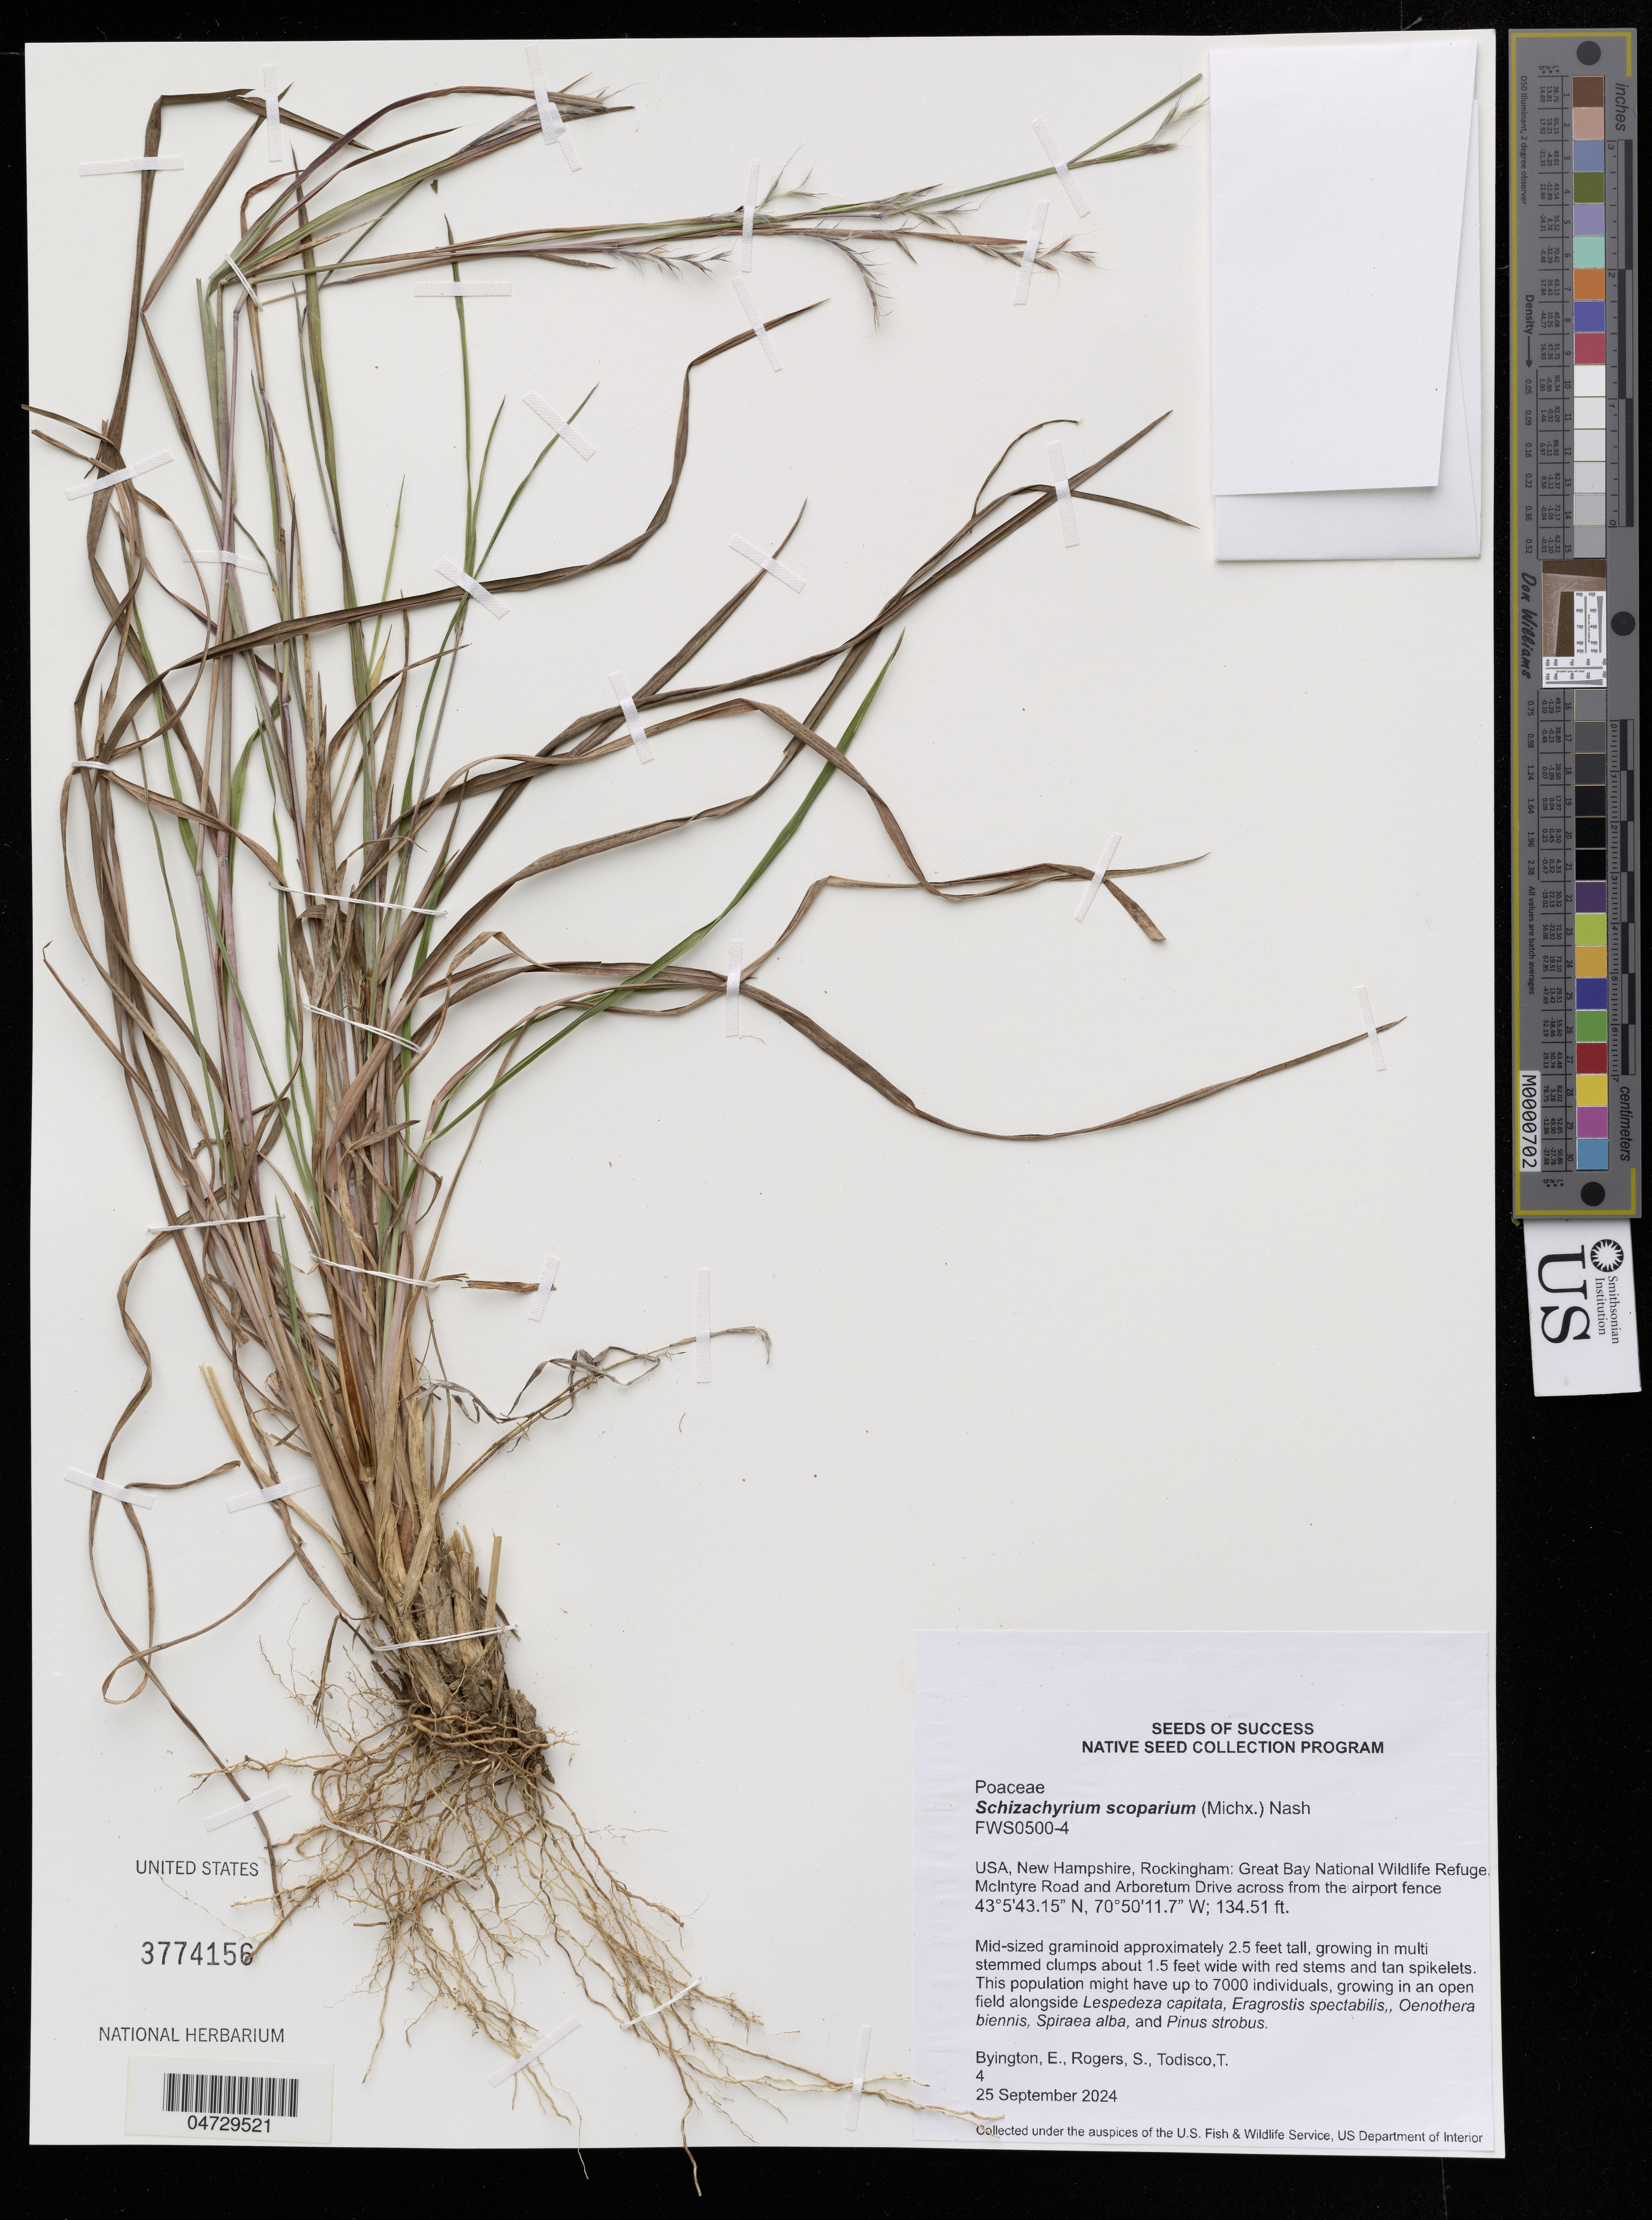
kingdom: Plantae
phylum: Tracheophyta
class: Liliopsida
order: Poales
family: Poaceae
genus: Schizachyrium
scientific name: Schizachyrium scoparium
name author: (Michx.) Nash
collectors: E. Byington, S. Rogers & T. Todisco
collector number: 4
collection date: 2024-09-25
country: United States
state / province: New Hampshire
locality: Rockingham: Great Bay National Wildlife Refuge Mclntyre Road and Arboretum Drive across from the airport fence.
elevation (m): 41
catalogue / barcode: US 3774156